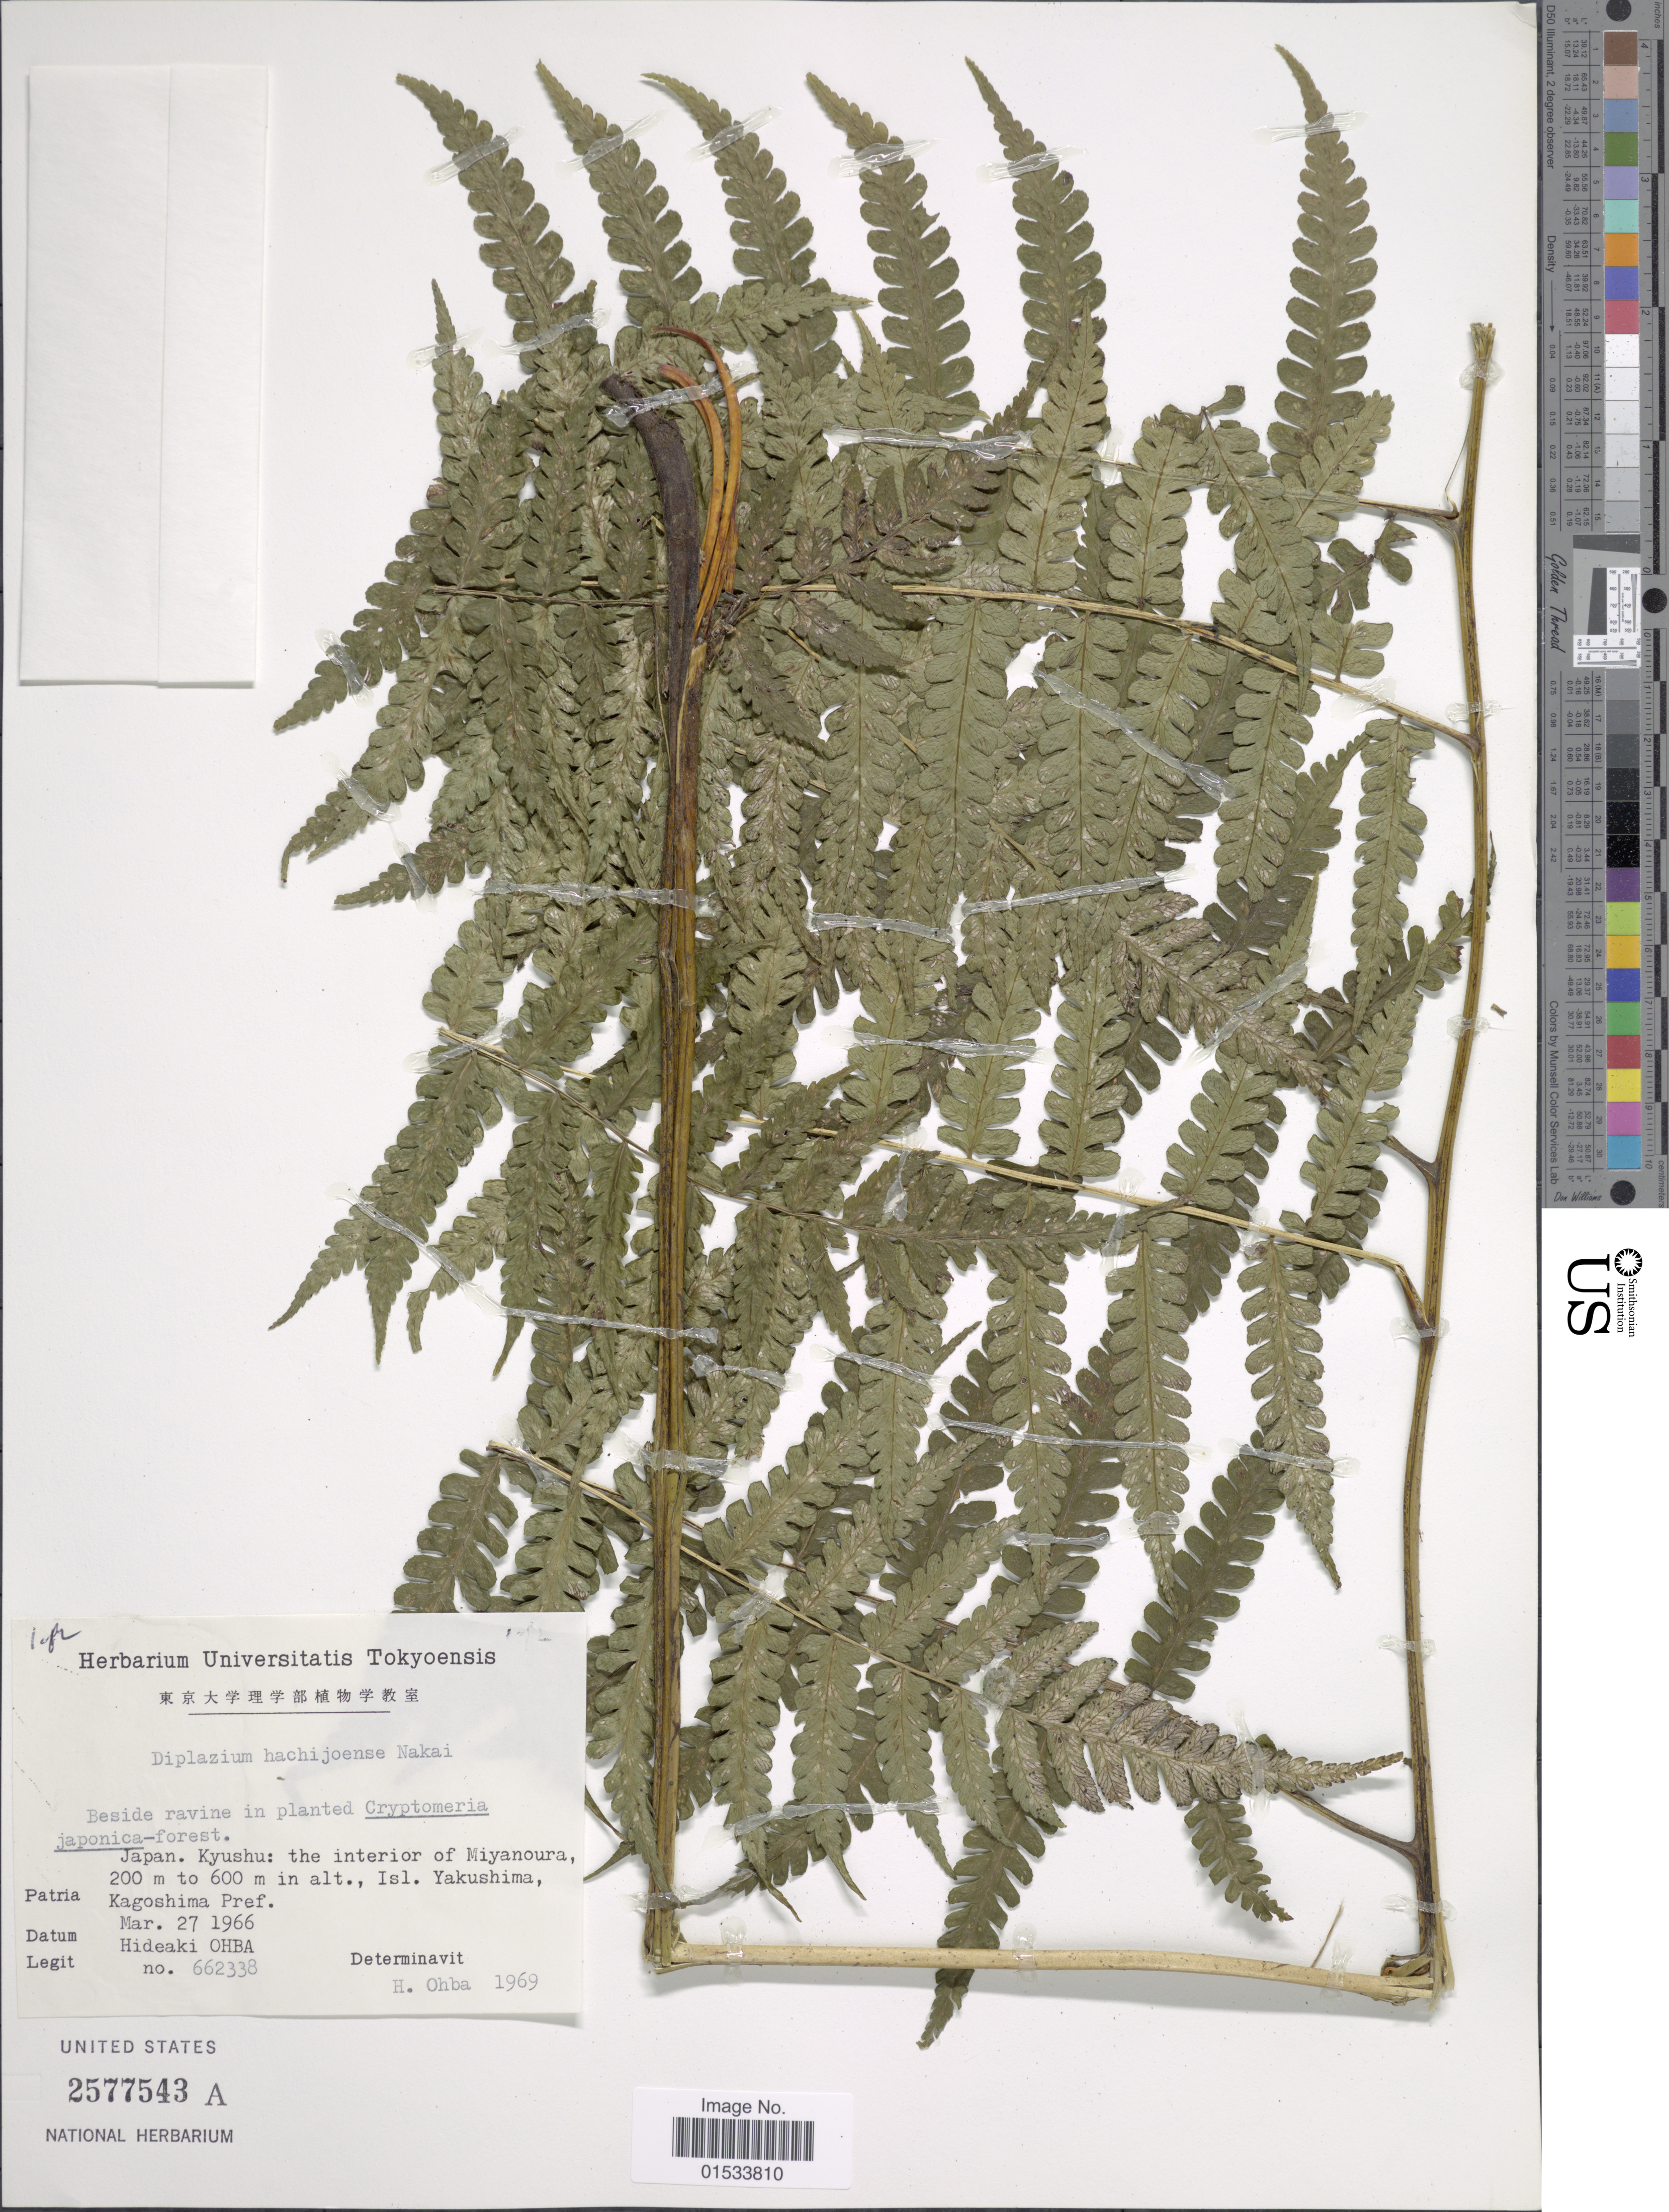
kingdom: Plantae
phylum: Tracheophyta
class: Polypodiopsida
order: Polypodiales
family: Athyriaceae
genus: Diplazium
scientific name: Diplazium hachijoense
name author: Nakai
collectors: H. Ohba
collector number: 662338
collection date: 1966-03-27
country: Japan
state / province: Kagosima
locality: Kyushu: the interior of Miyanoura, Isl. Yakushima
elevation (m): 200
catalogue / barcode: US 2575543A